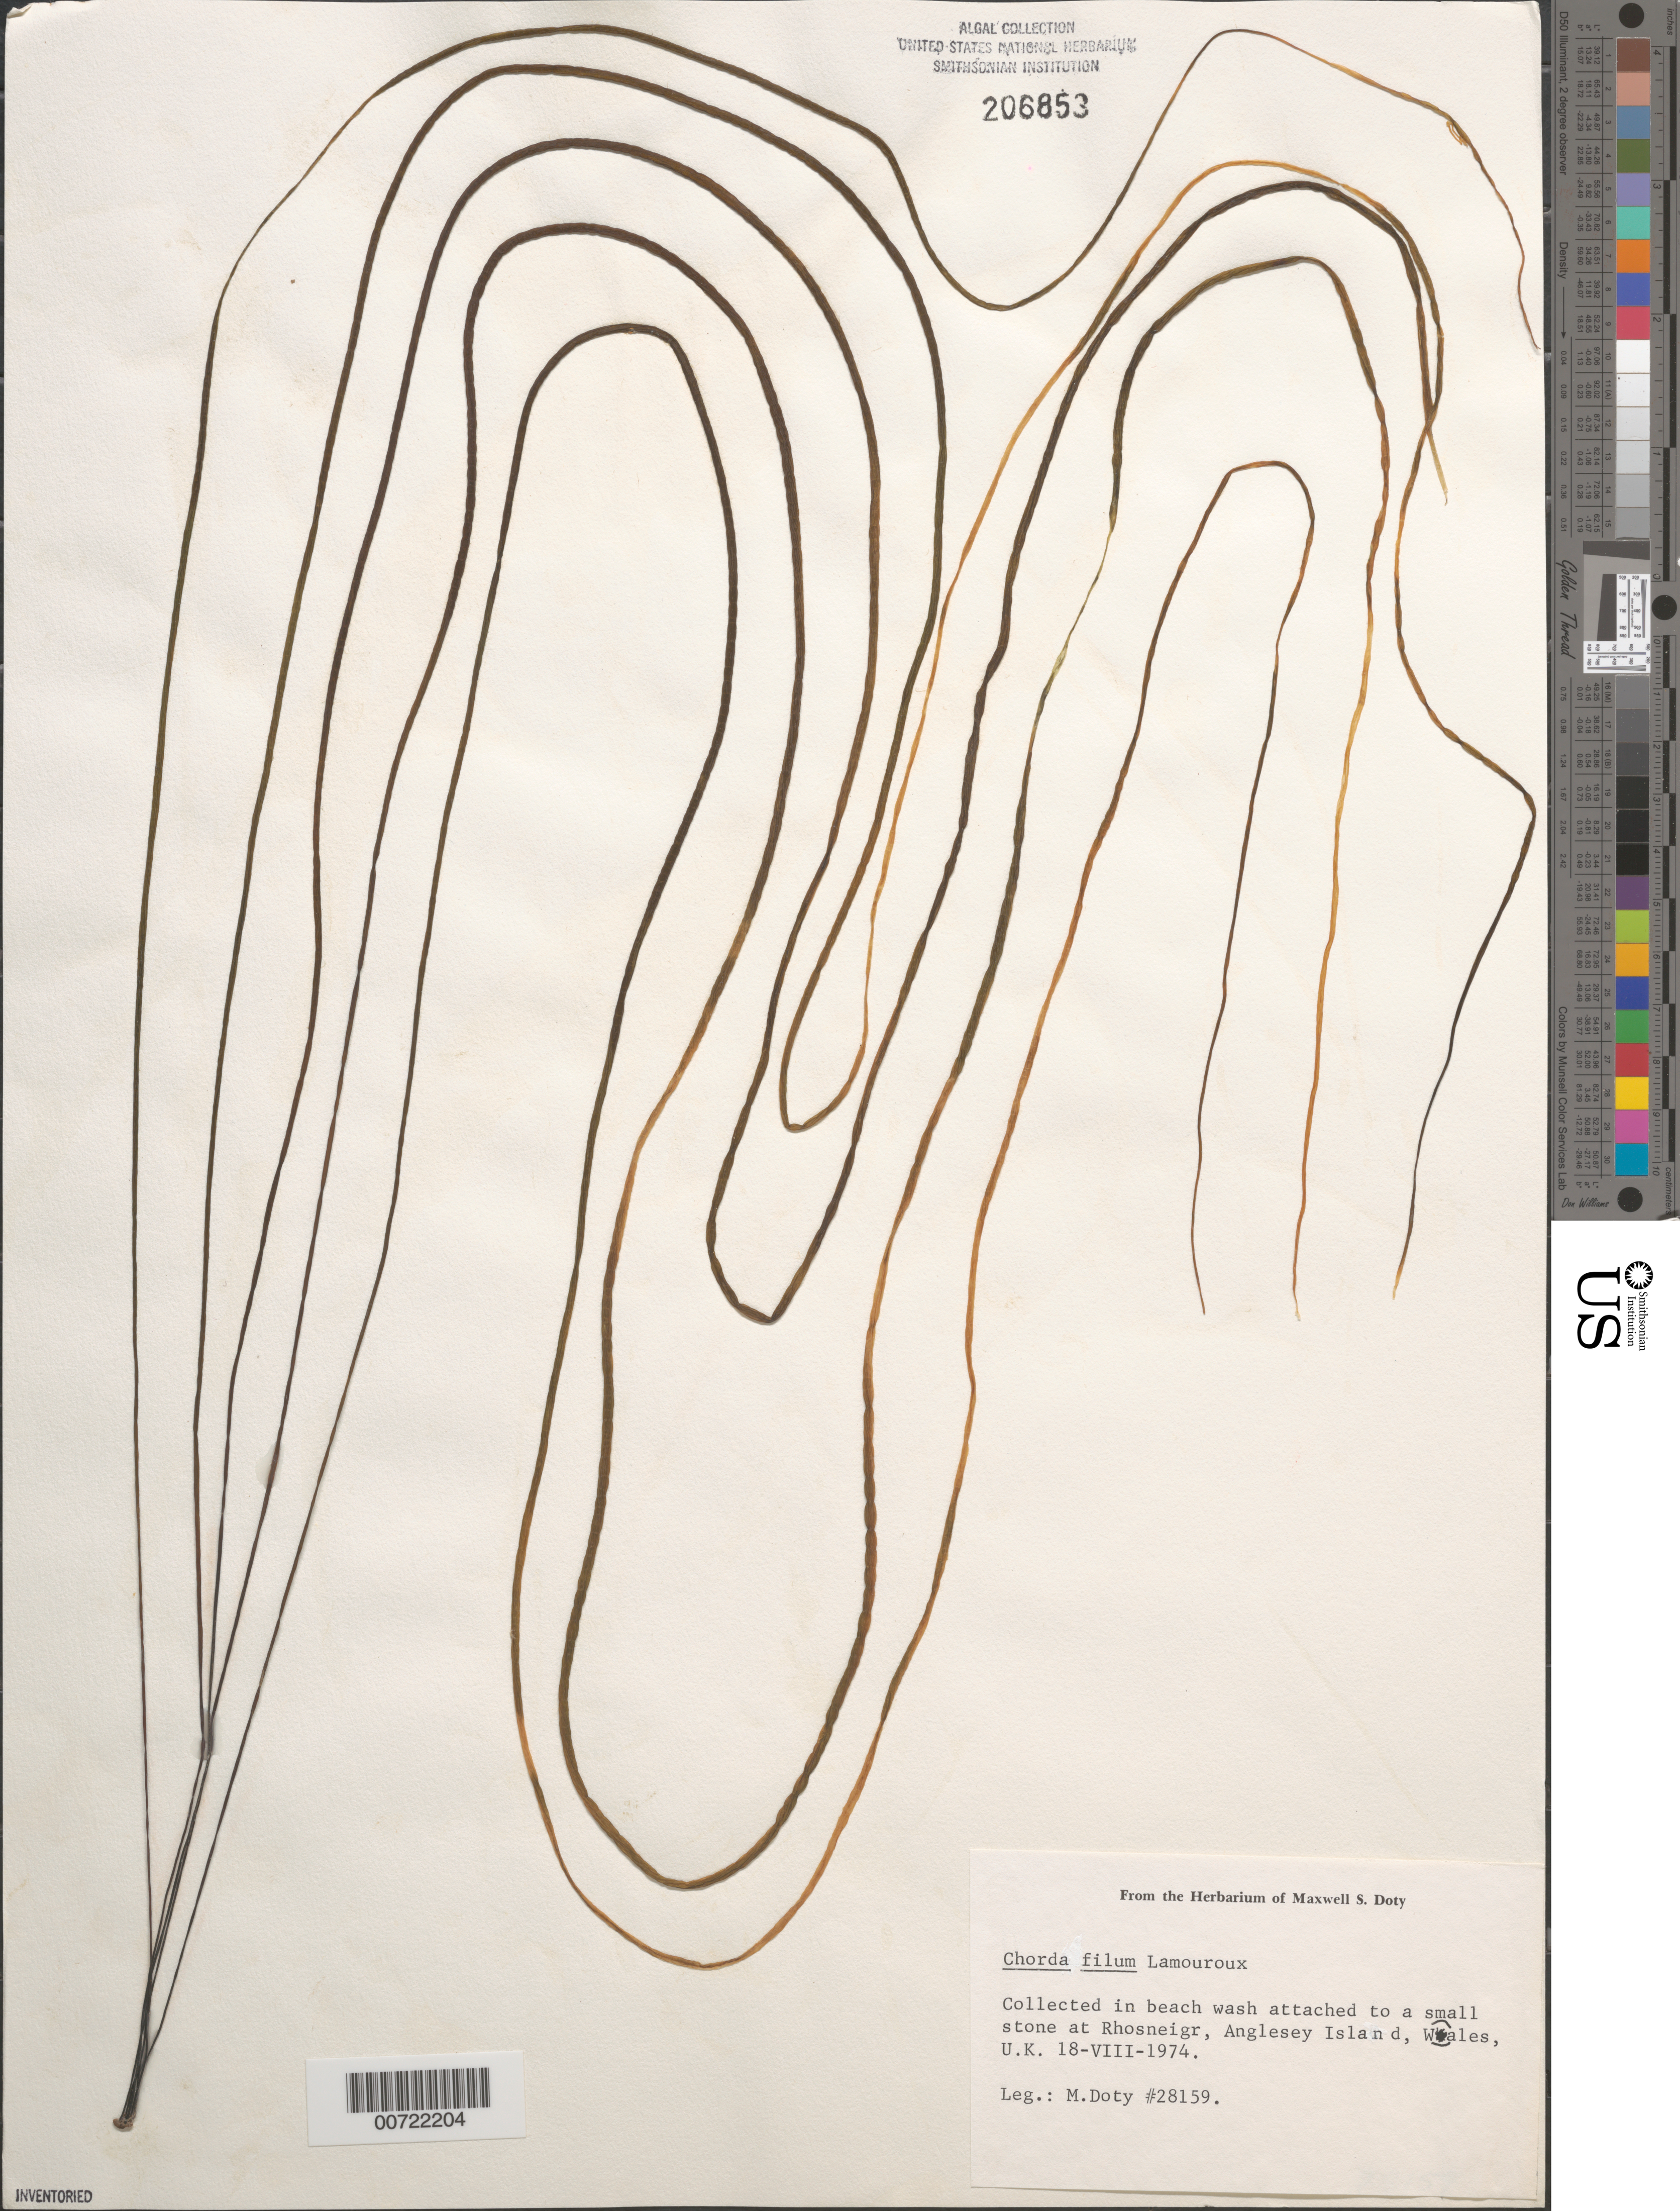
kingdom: Chromista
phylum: Ochrophyta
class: Phaeophyceae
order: Laminariales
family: Chordaceae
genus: Chorda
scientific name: Chorda filum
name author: (L.) Stackh.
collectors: M. S. Doty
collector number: MSD 28159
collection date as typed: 18 Aug 1974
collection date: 1974-08-18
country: United Kingdom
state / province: Wales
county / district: Gwynedd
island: Anglesey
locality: Rhosneigr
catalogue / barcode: US 206853